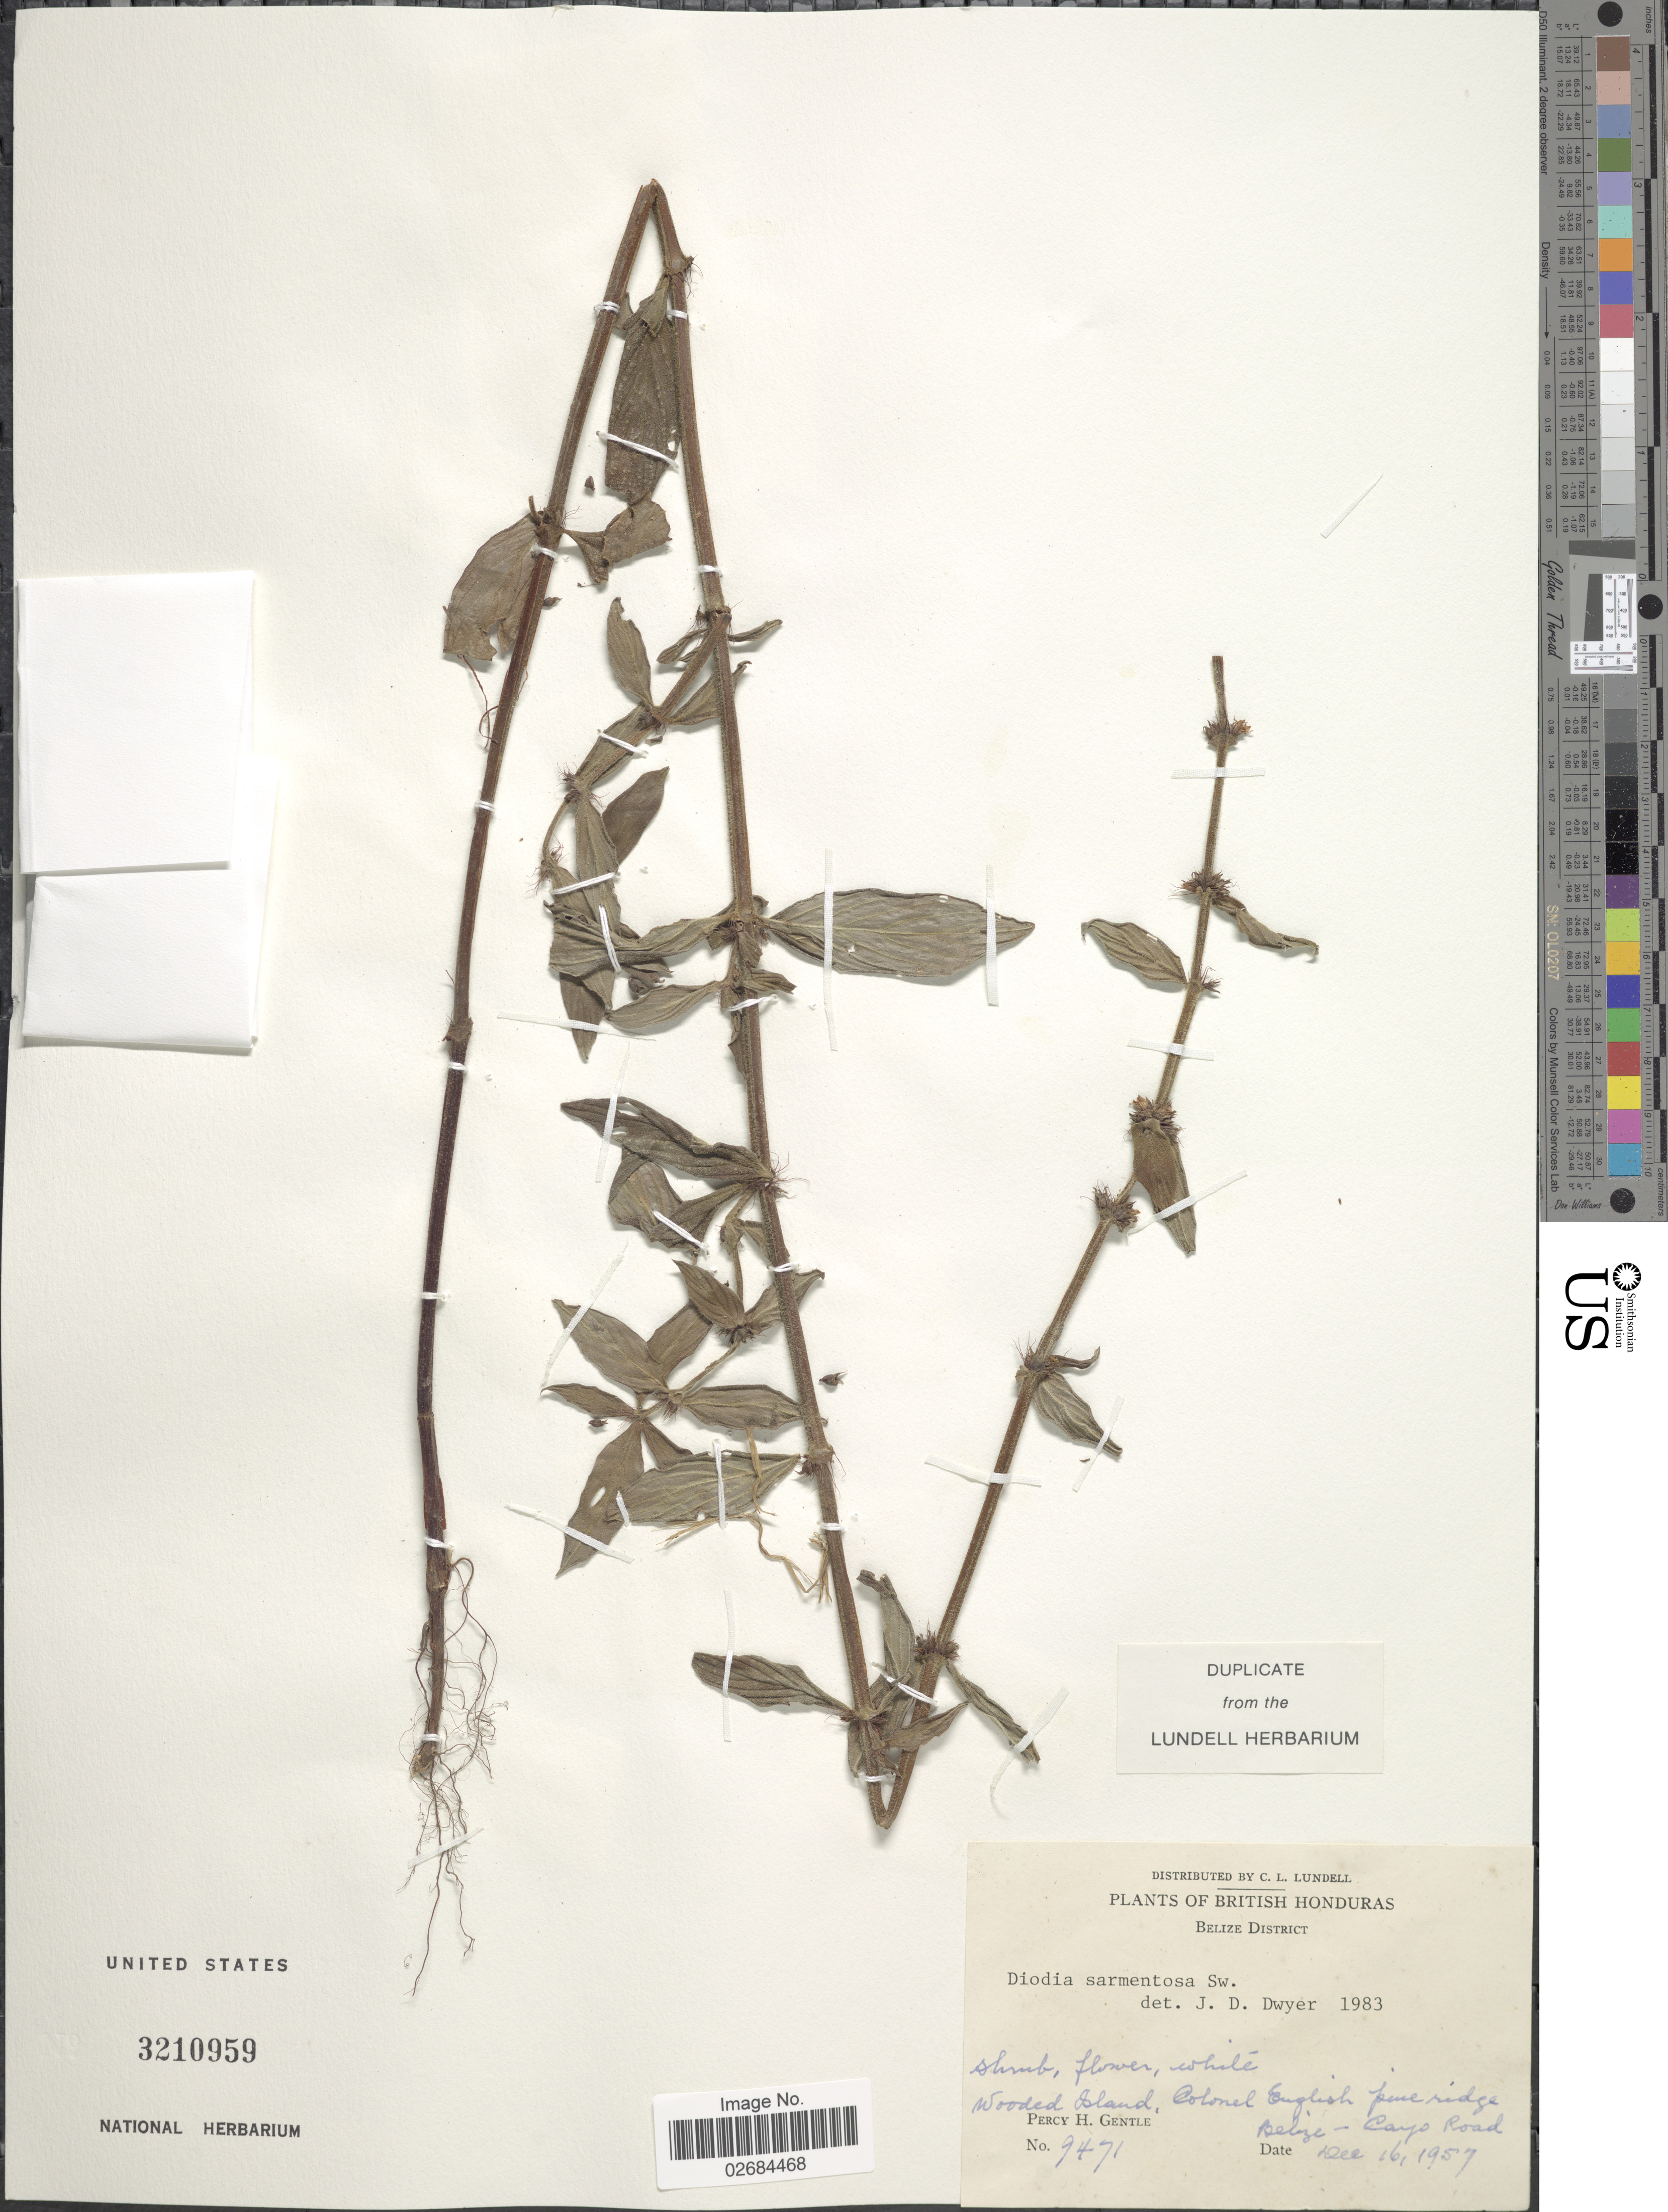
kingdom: Plantae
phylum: Tracheophyta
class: Magnoliopsida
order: Gentianales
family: Rubiaceae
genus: Diodia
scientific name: Diodia sarmentosa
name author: Sw.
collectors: P. H. Gentle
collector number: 9471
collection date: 1957-12-16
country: Belize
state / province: Belize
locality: British Honduras. Wooded Island, Colonel English pine ridge Belize - Cayo Road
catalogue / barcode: US 3210959